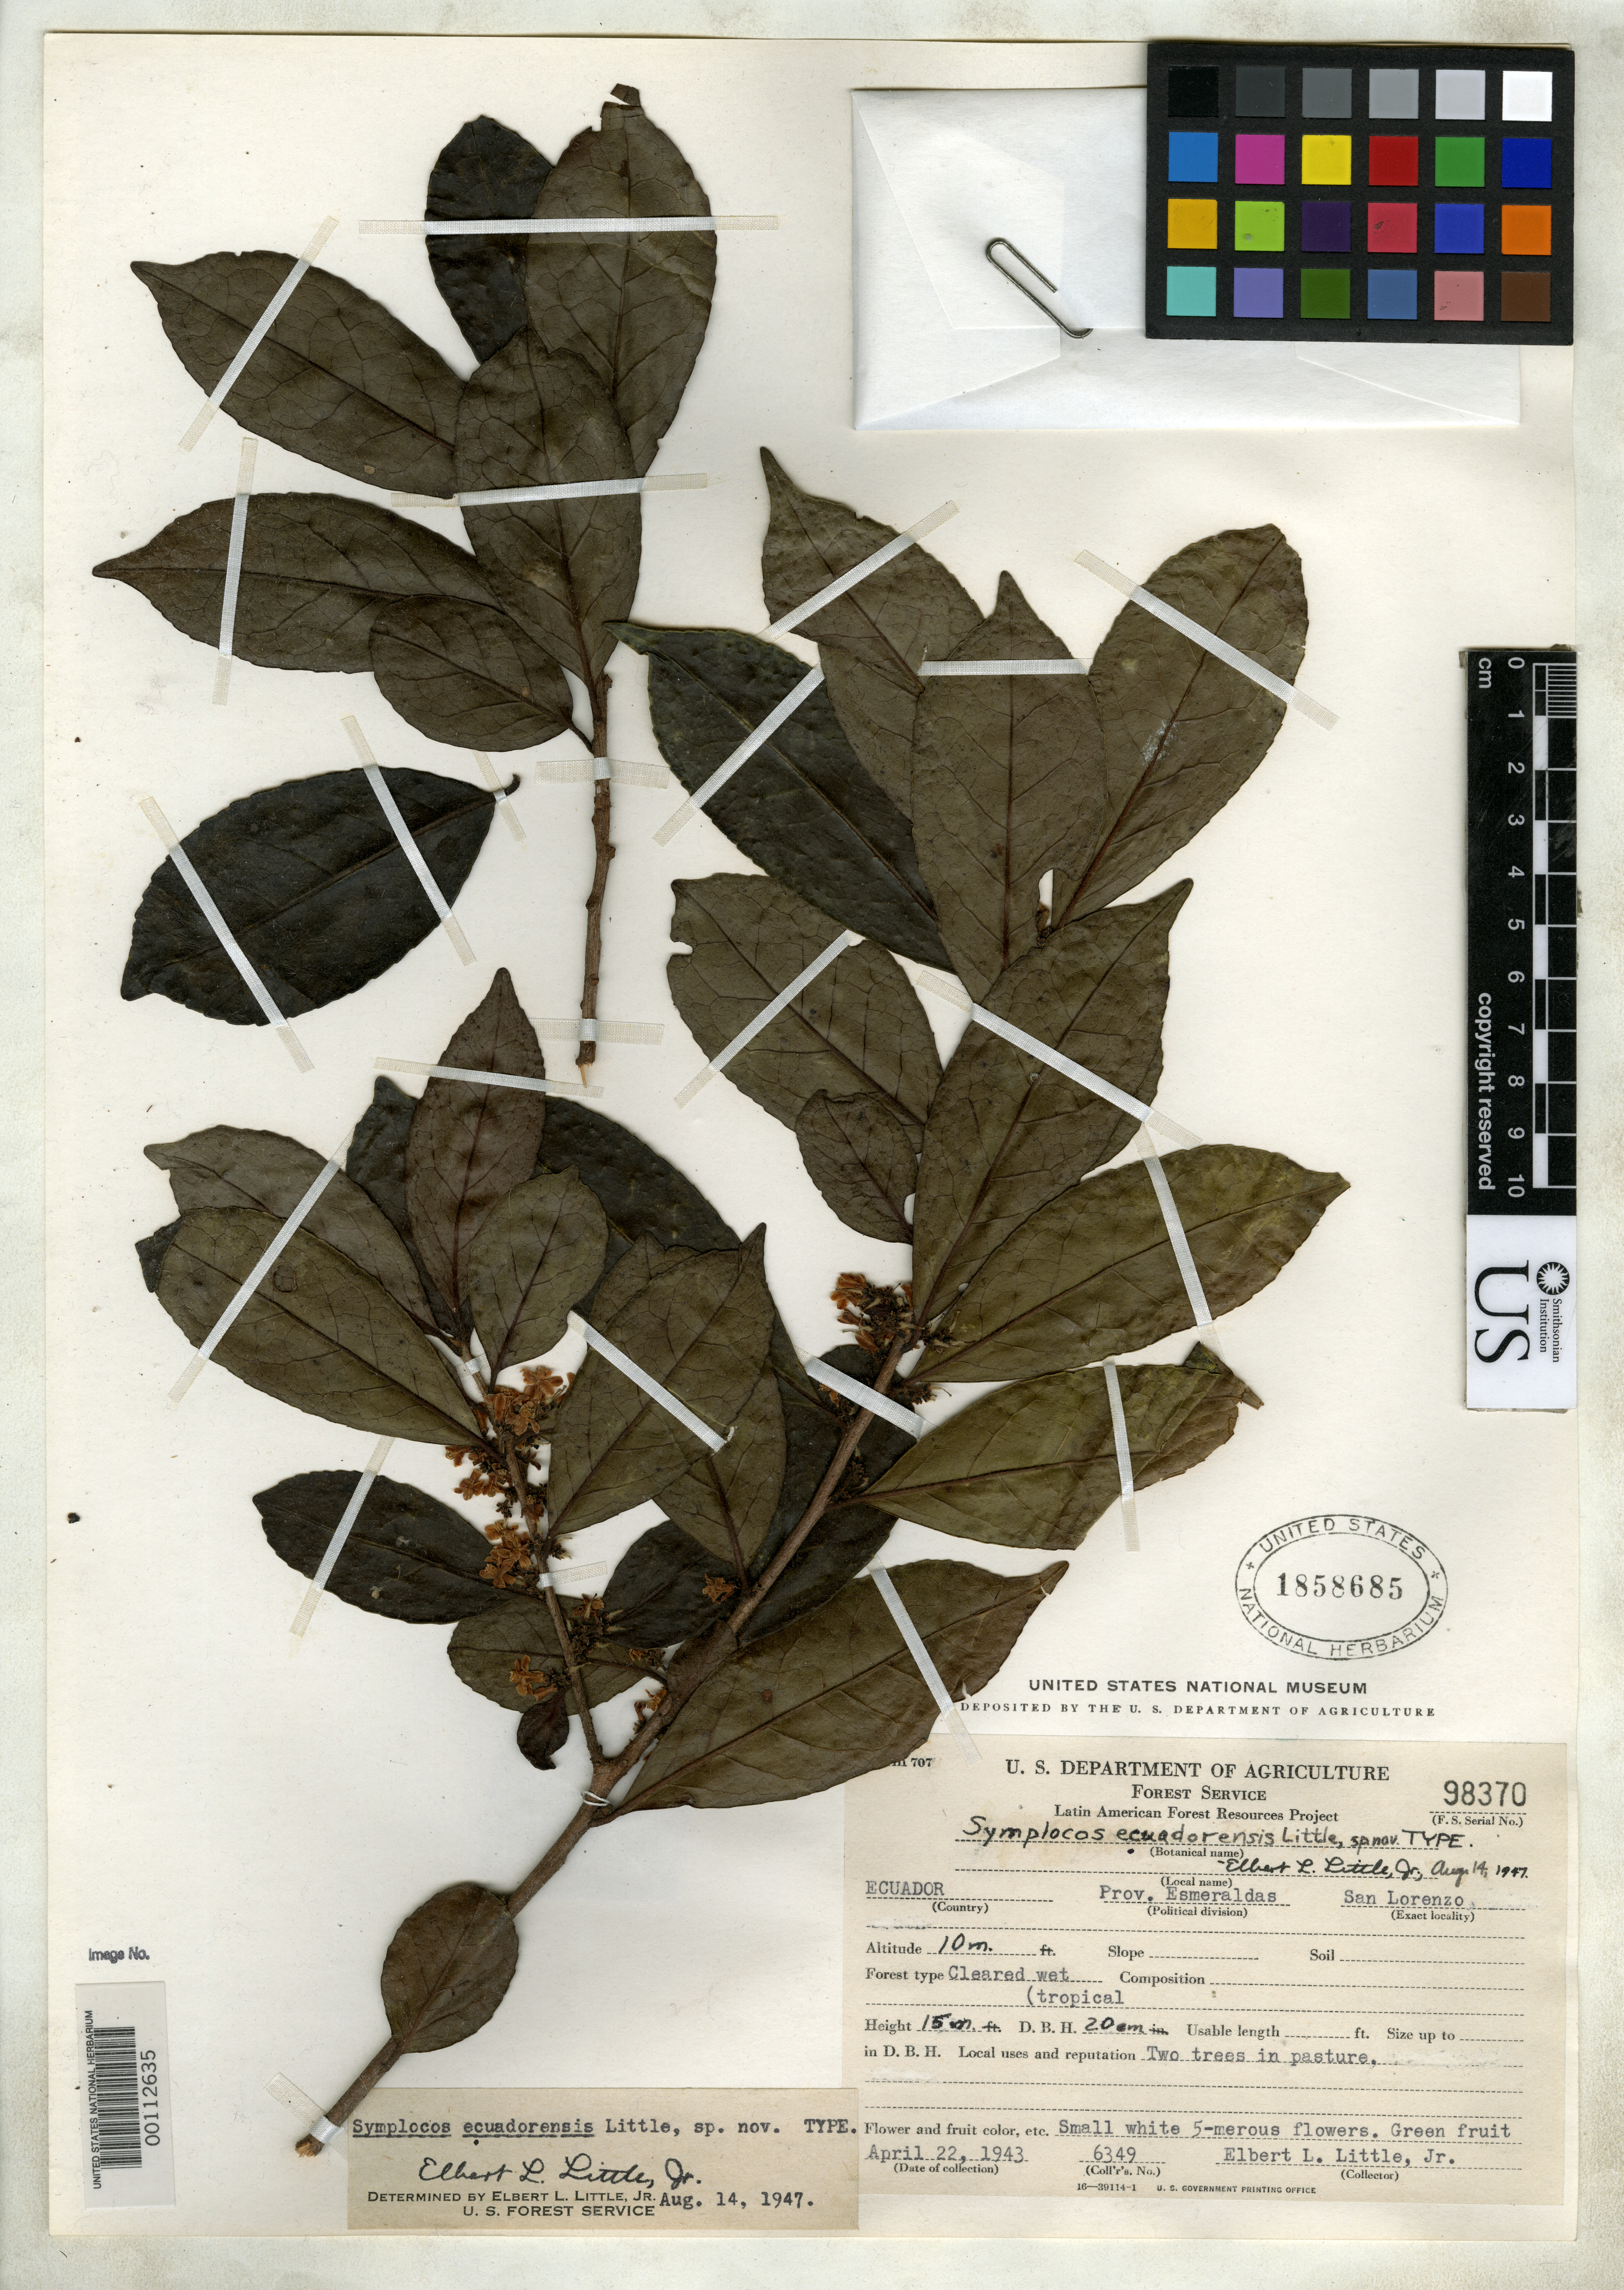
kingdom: Plantae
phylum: Tracheophyta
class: Magnoliopsida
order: Ericales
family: Symplocaceae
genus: Symplocos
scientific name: Symplocos ecuadorensis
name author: Little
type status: Holotype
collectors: E. L. Little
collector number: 6349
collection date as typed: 22 Apr 1943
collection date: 1943-04-22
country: Ecuador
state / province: Esmeraldas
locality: San Lorenzo.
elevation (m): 10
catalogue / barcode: US 1858685